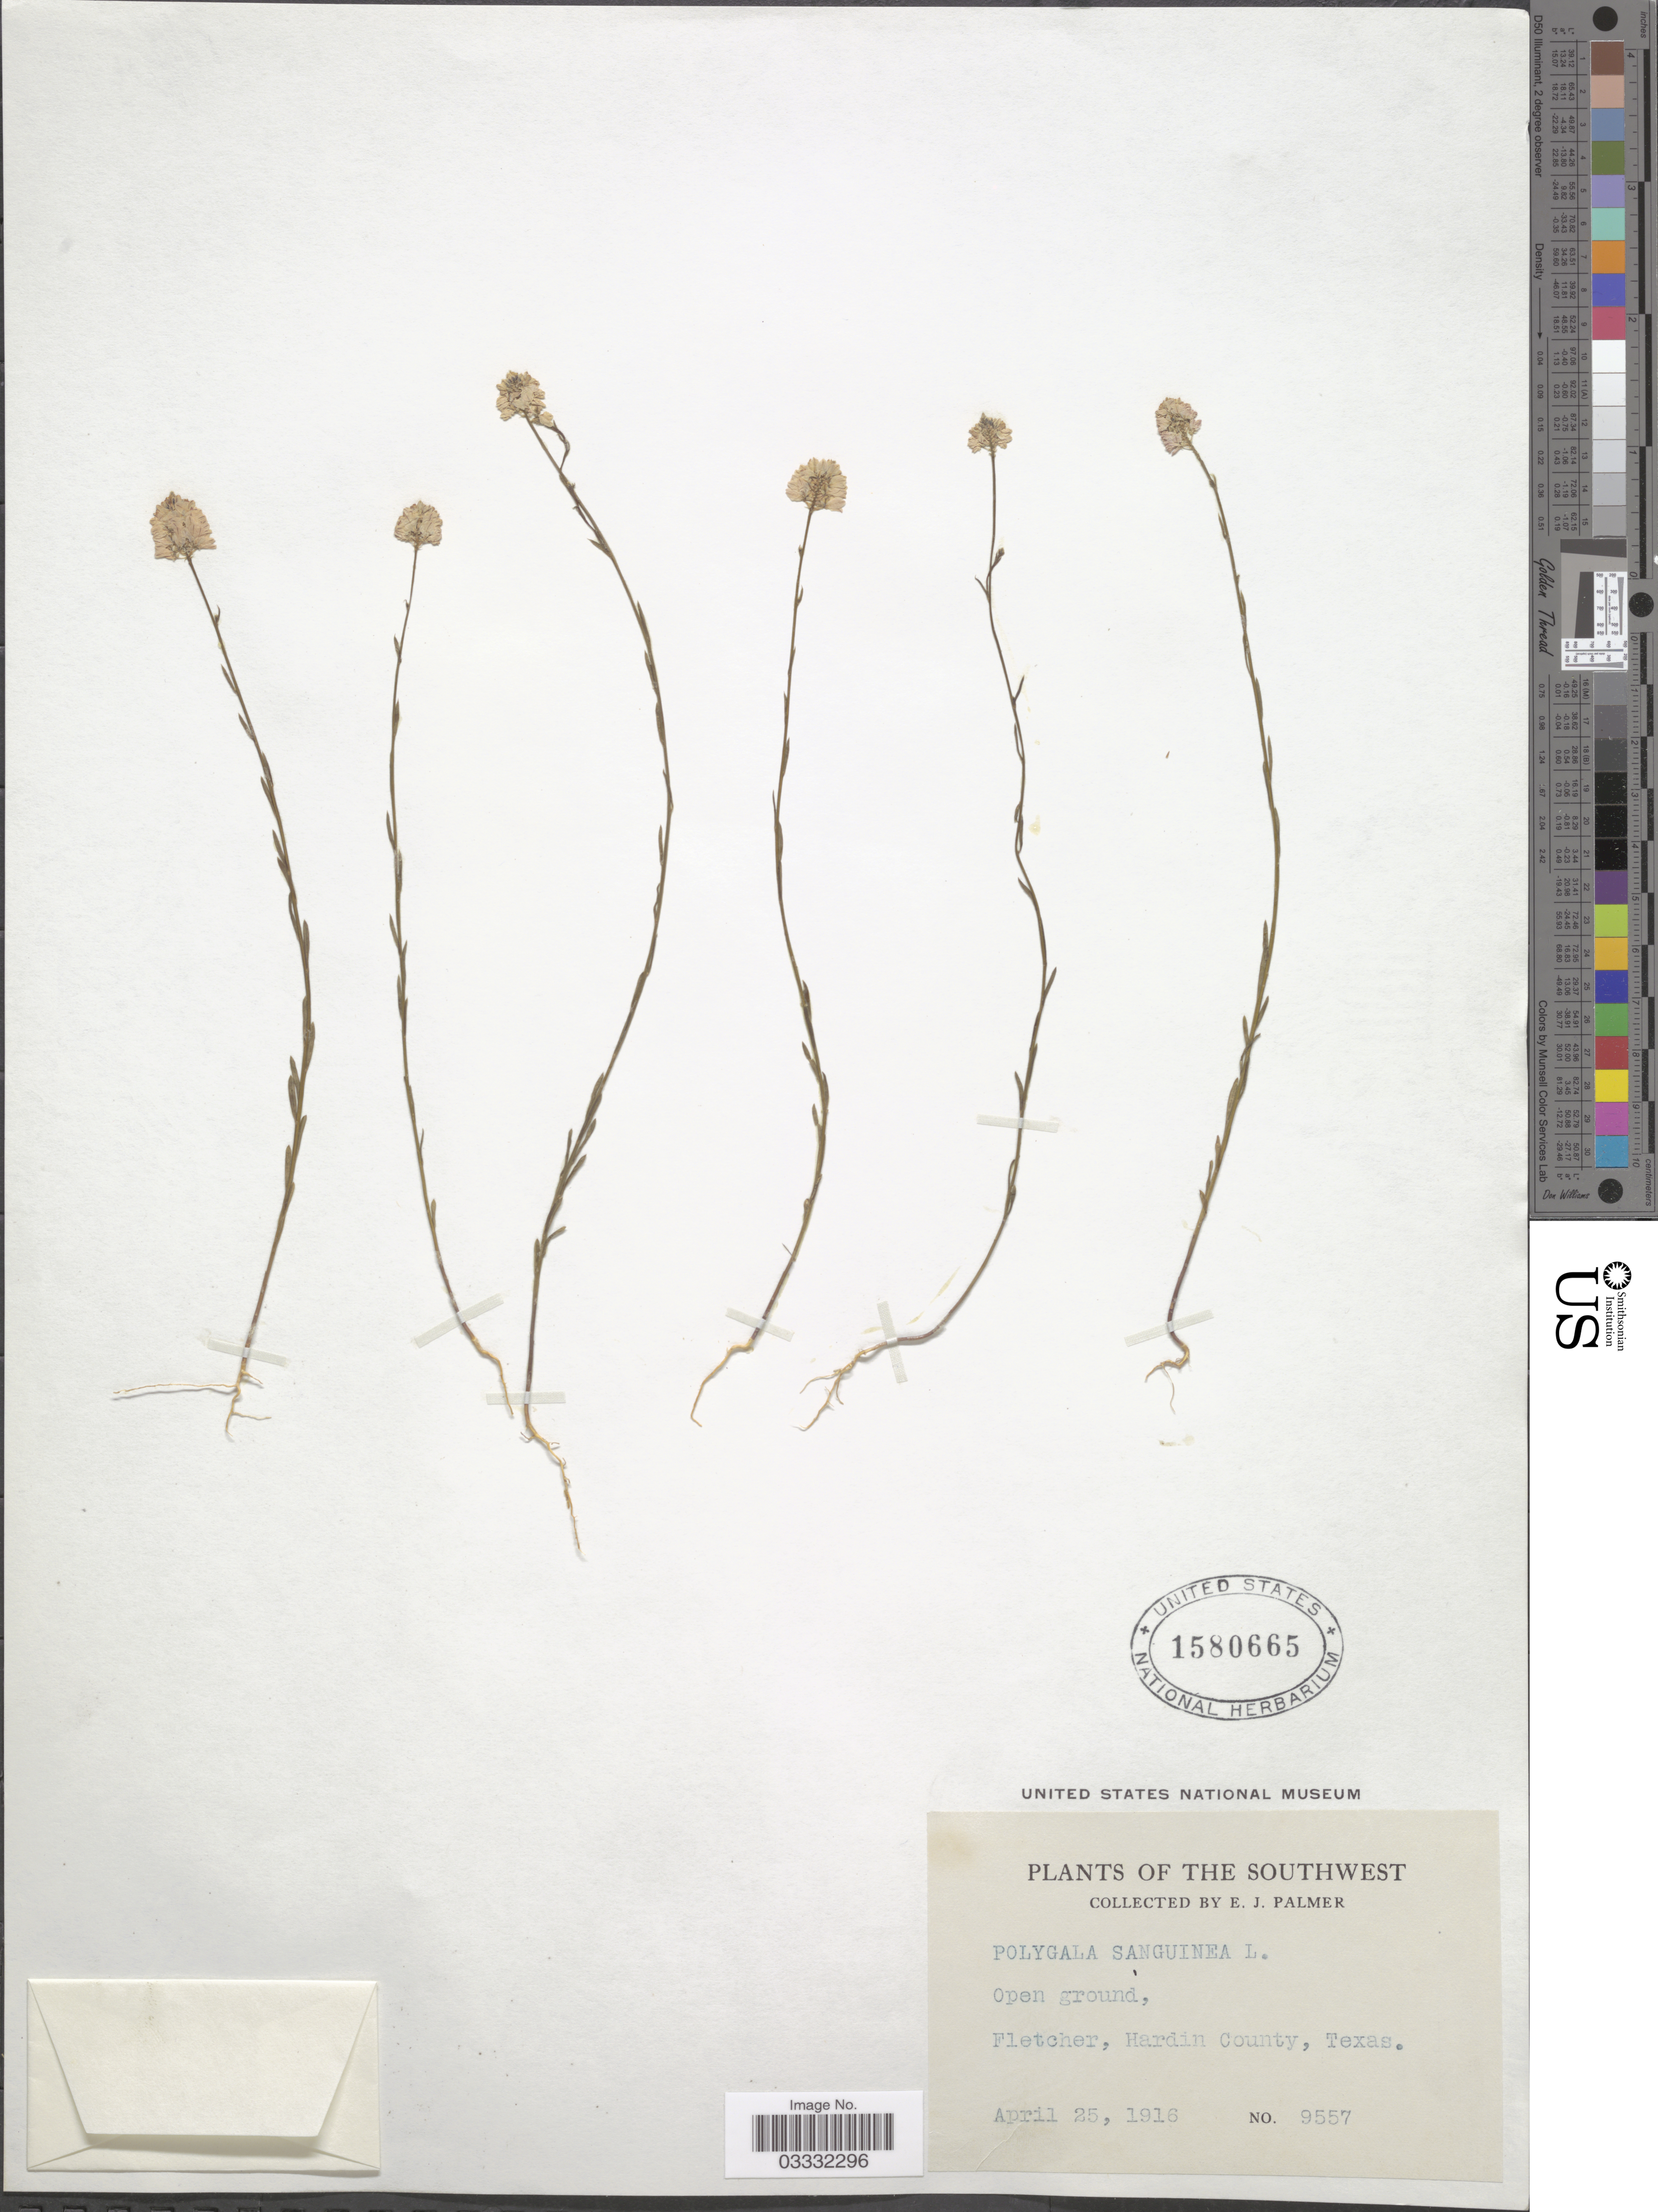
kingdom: Plantae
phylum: Tracheophyta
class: Magnoliopsida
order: Fabales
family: Polygalaceae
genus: Polygala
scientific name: Polygala sanguinea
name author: L.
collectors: E. J. Palmer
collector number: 9557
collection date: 1916-04-25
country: United States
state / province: Texas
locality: The Southwest. Fletcher, Hardin County.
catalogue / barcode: US 1580665